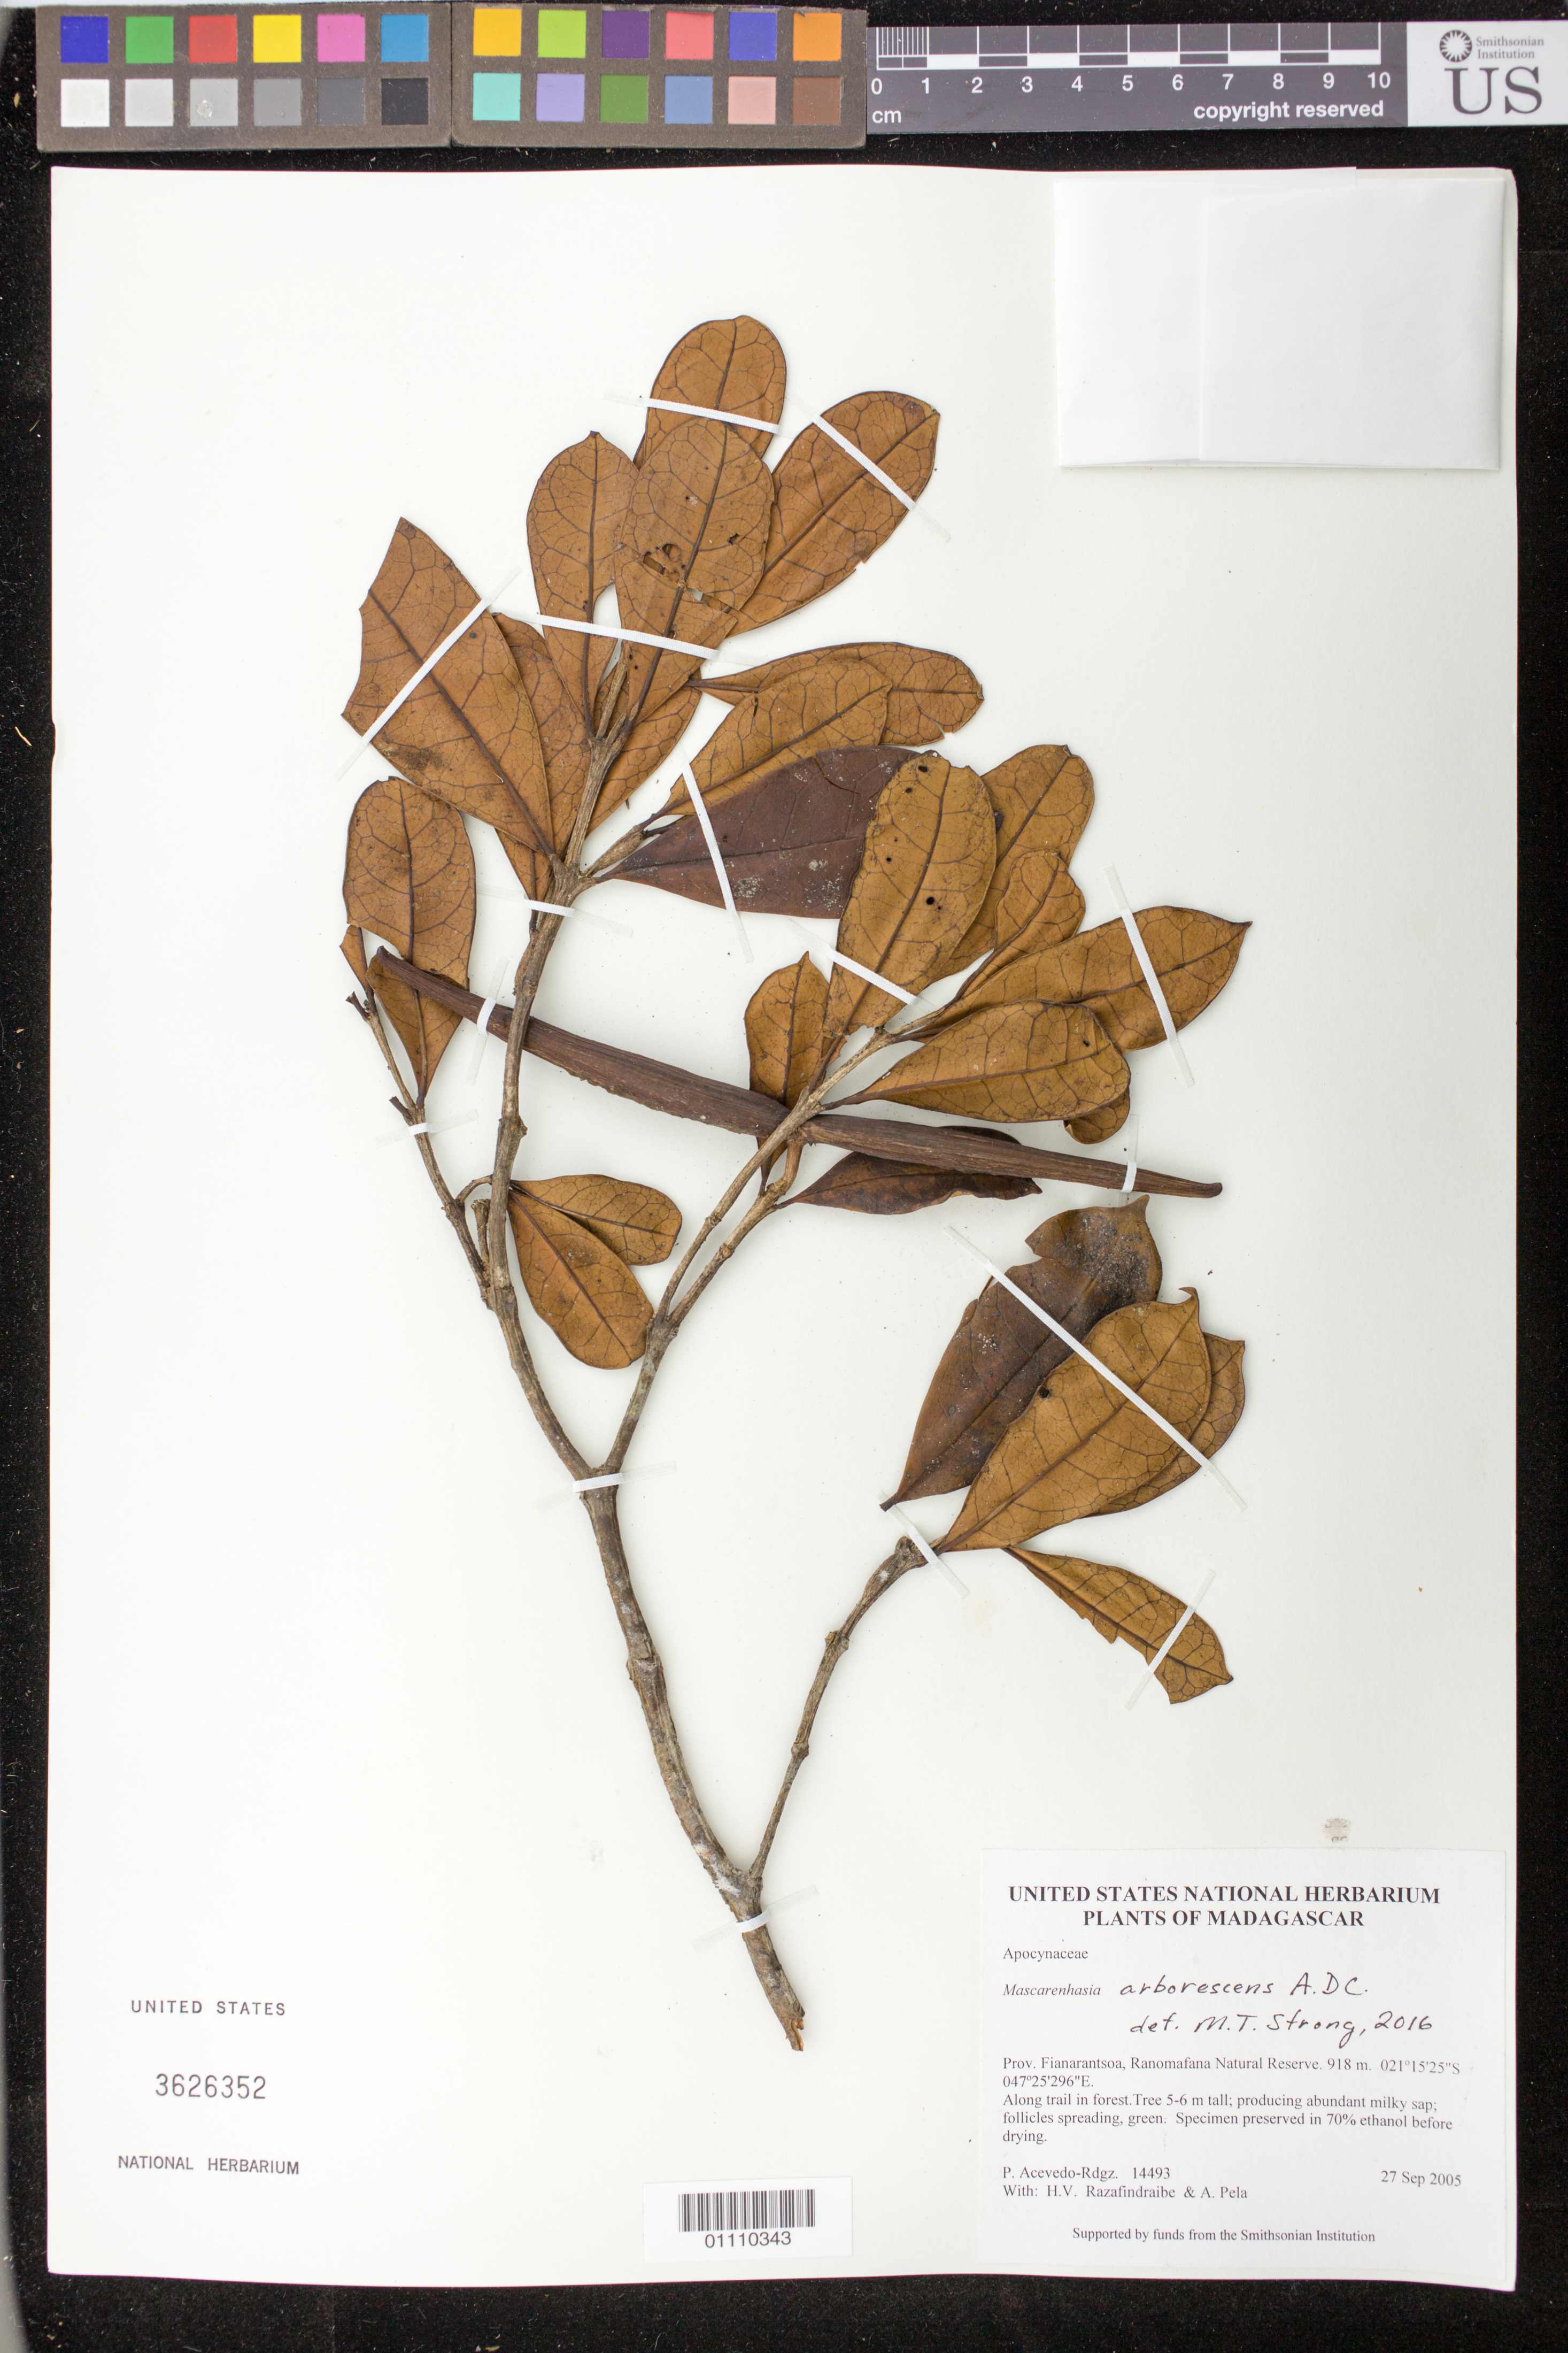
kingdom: Plantae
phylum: Tracheophyta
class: Magnoliopsida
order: Gentianales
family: Apocynaceae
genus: Mascarenhasia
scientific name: Mascarenhasia arborescens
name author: A. DC.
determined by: Strong, M. T., (US), Smithsonian Institution - National Museum of Natural History (UNITED STATES)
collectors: P. Acevedo-Rodr., H. Razafindraibe & A. Pela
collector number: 14493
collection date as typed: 27 Sep 2005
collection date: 2005-09-27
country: Madagascar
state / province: Haute Matsiatra / Vatovavy Fitovinany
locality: Prov. Fianarantsoa, Ranomafana Natural Reserve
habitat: Along trail in forest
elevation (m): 918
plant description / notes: US, MO, K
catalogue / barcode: US 3626352